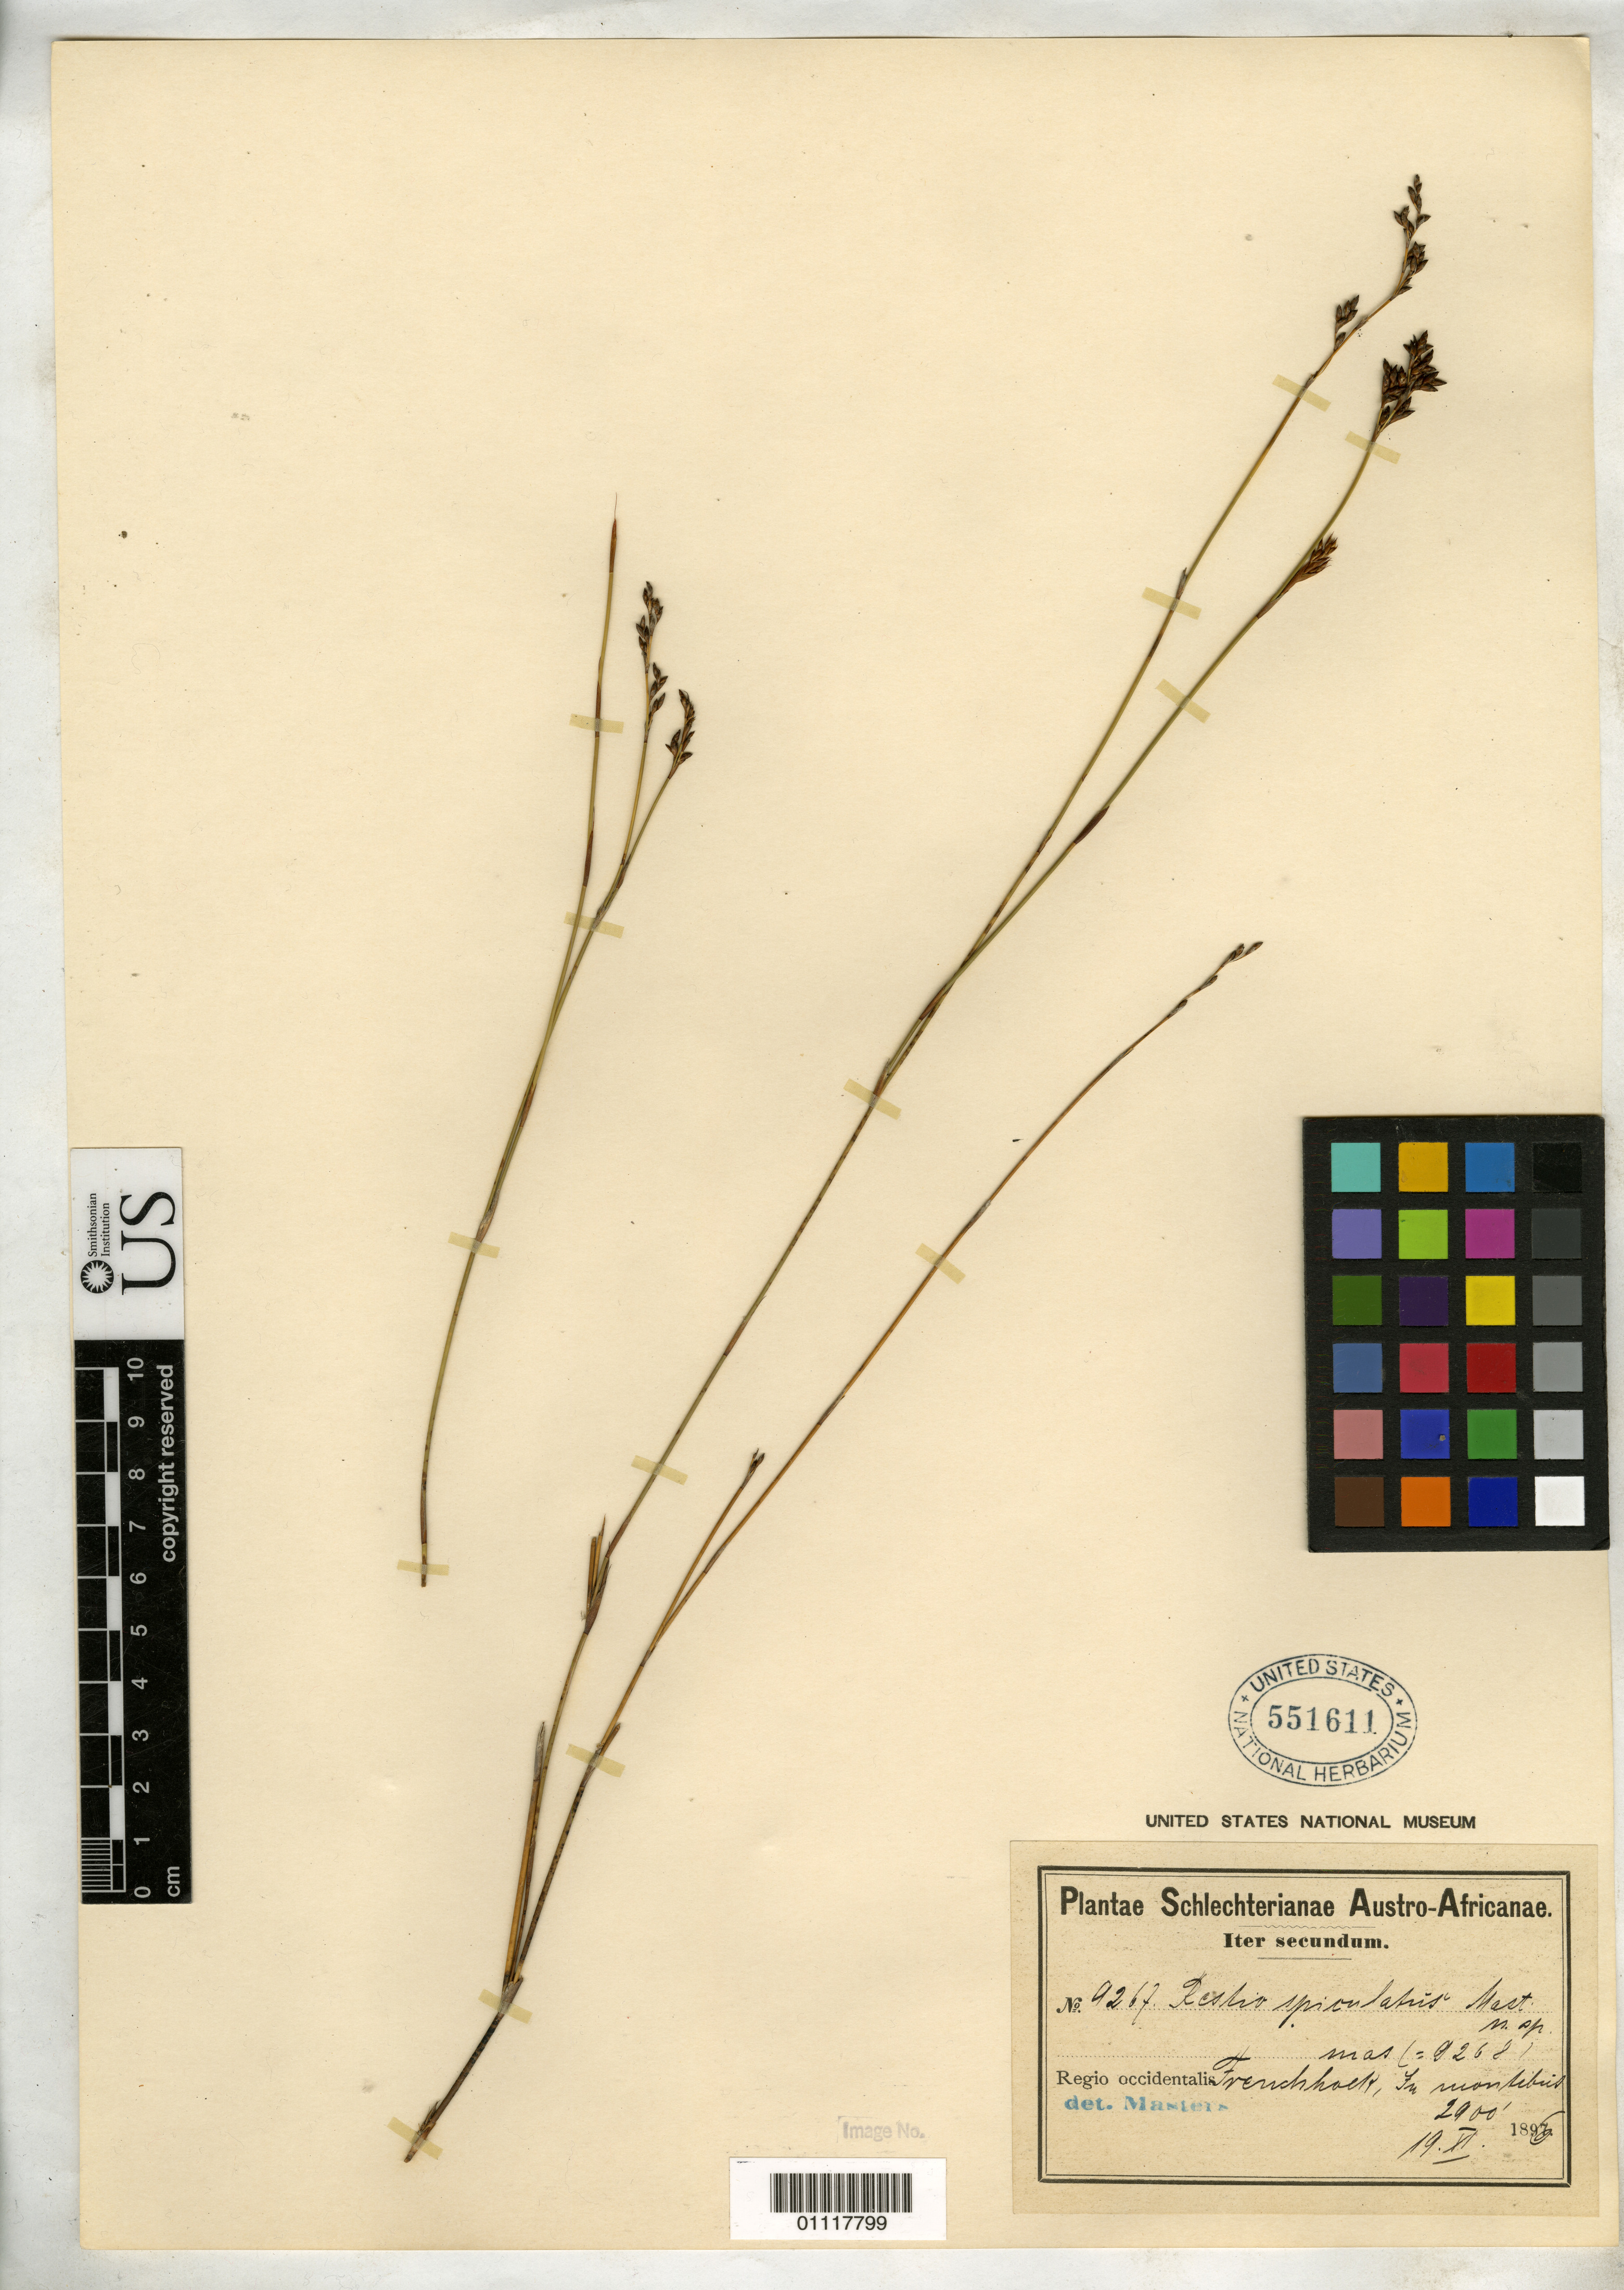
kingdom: Plantae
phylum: Tracheophyta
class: Liliopsida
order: Poales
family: Restionaceae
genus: Restio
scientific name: Restio spiculatus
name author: Mast.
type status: Syntype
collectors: F. R. R. Schlechter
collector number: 9267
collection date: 1896-11-19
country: South Africa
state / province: Western Cape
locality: Regio occidentalis, French Hoek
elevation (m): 884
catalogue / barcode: US 551611